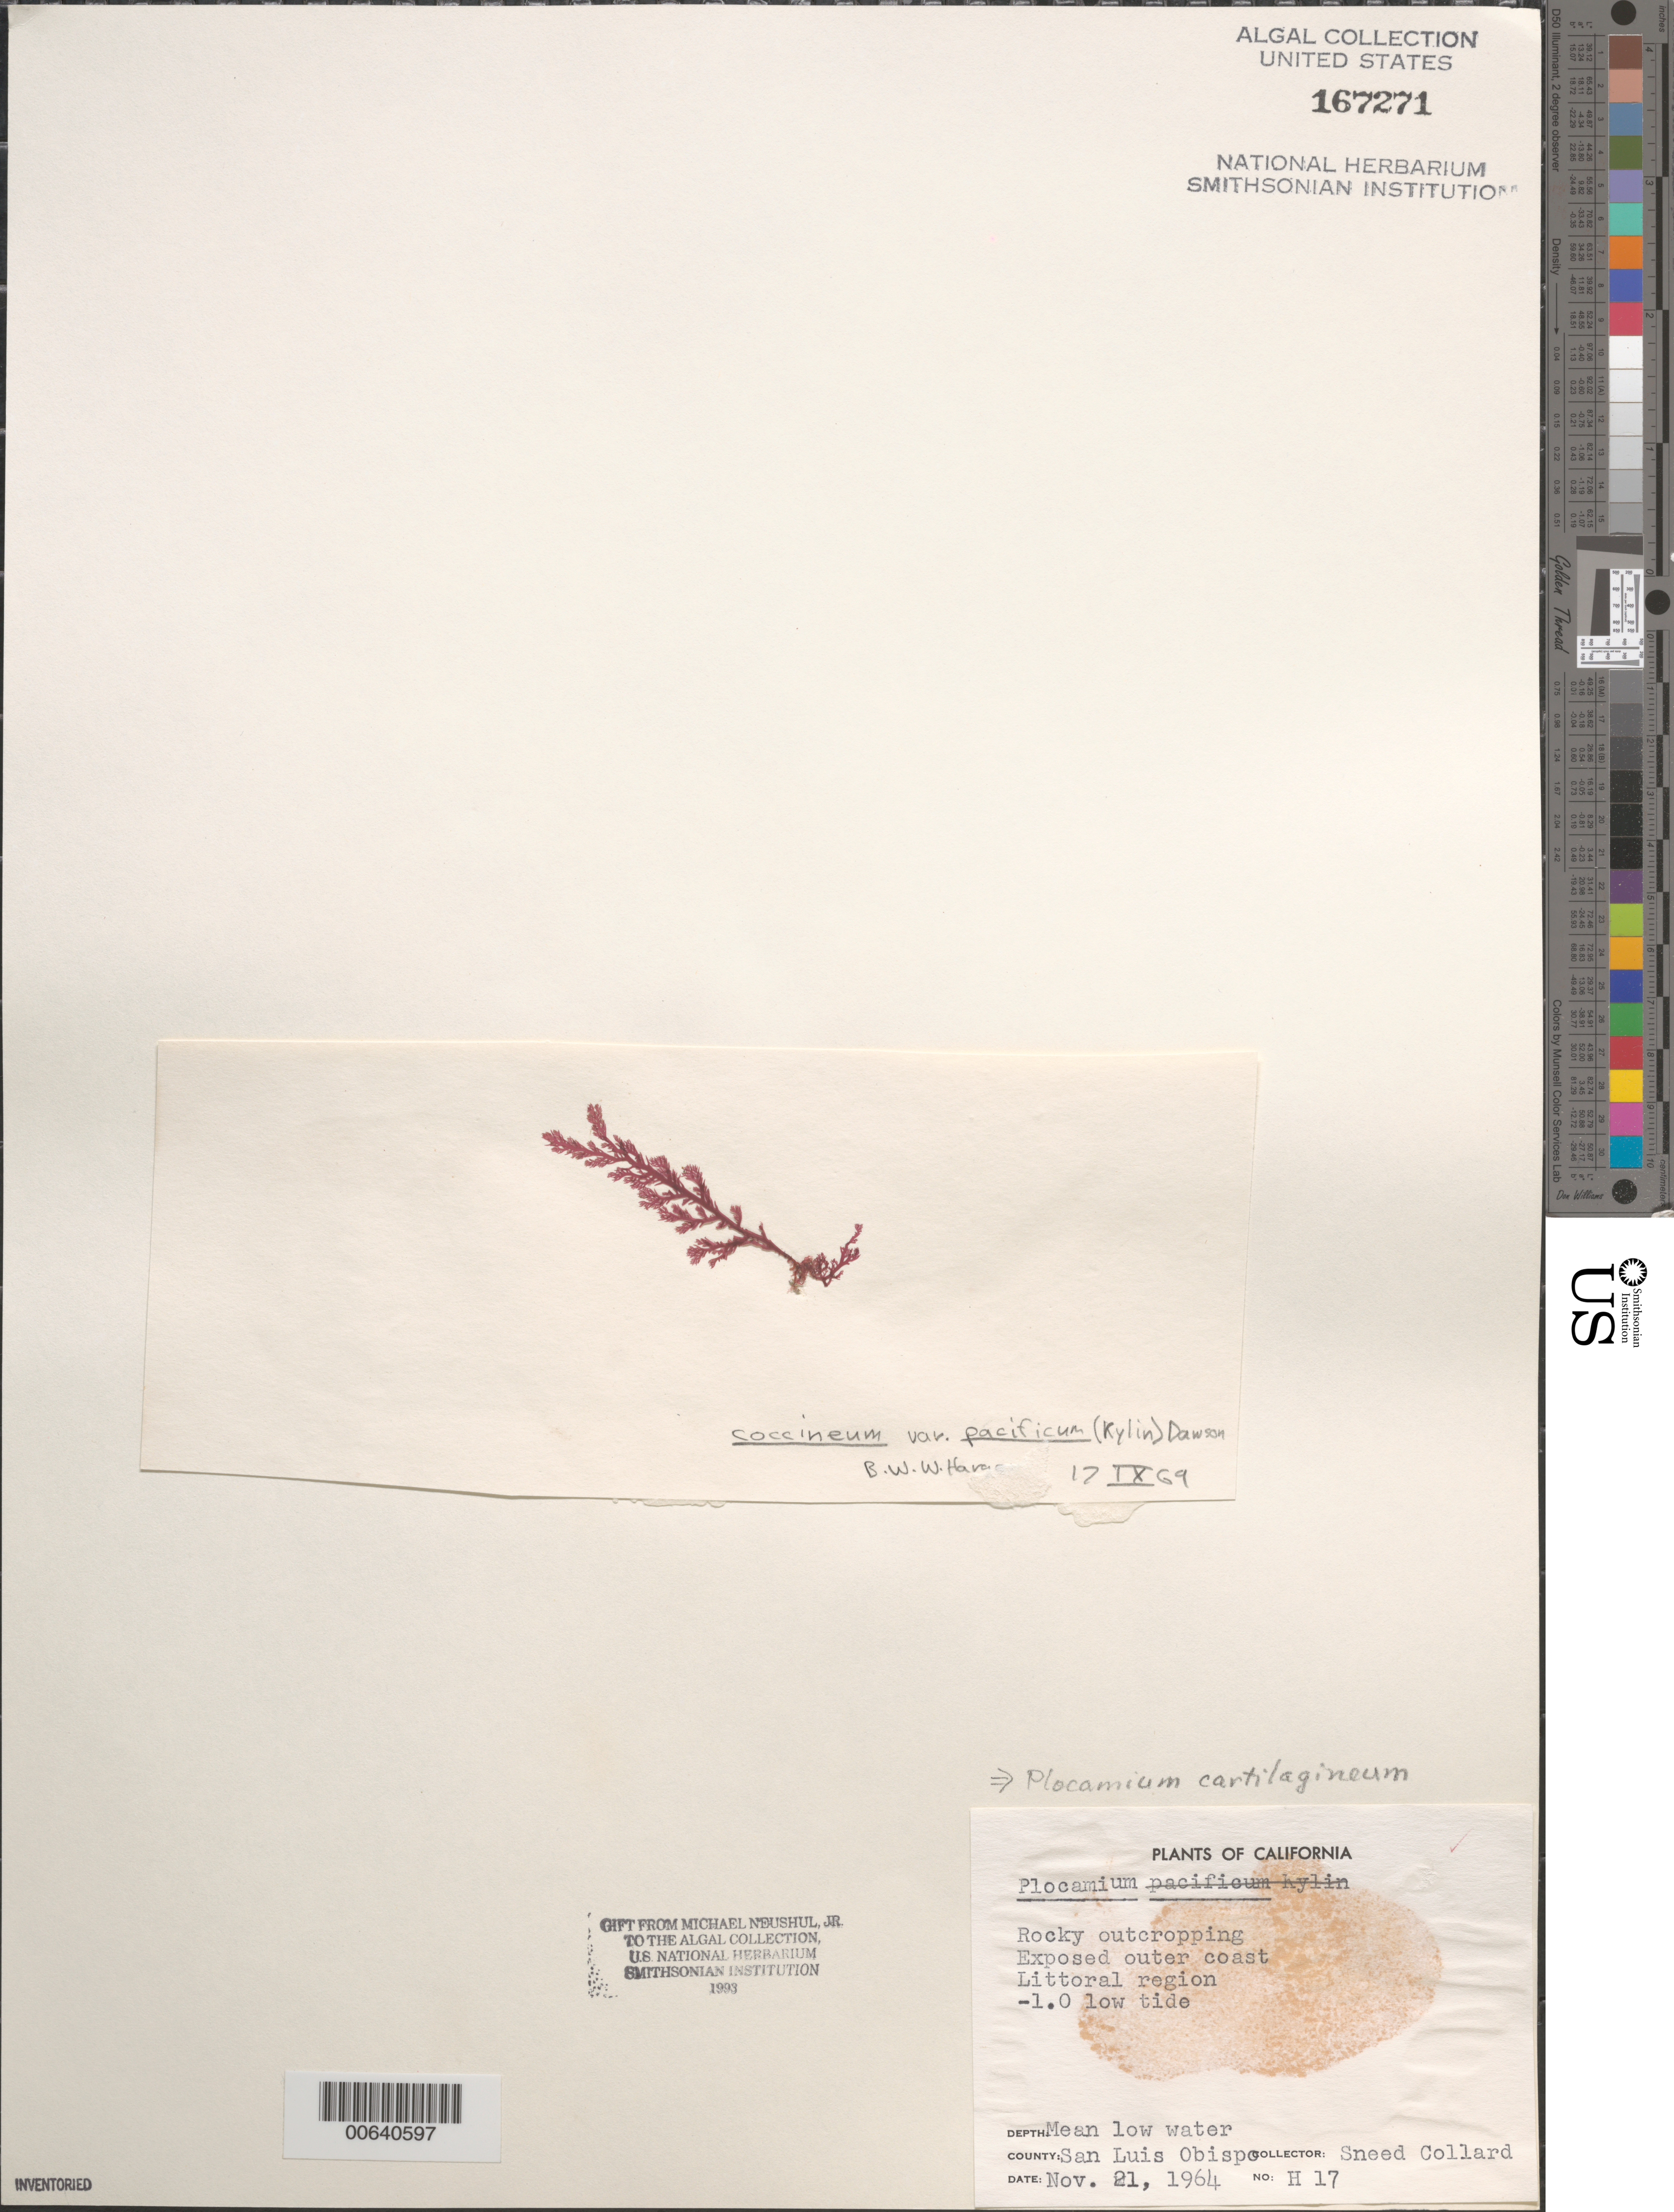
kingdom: Plantae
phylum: Rhodophyta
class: Florideophyceae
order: Plocamiales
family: Plocamiaceae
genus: Plocamium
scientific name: Plocamium cartilagineum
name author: (L.) P.S. Dixon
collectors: S. Collard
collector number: H17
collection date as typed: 21 Nov 1964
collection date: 1964-11-21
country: United States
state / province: California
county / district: San Luis Obispo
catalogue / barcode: US 167271